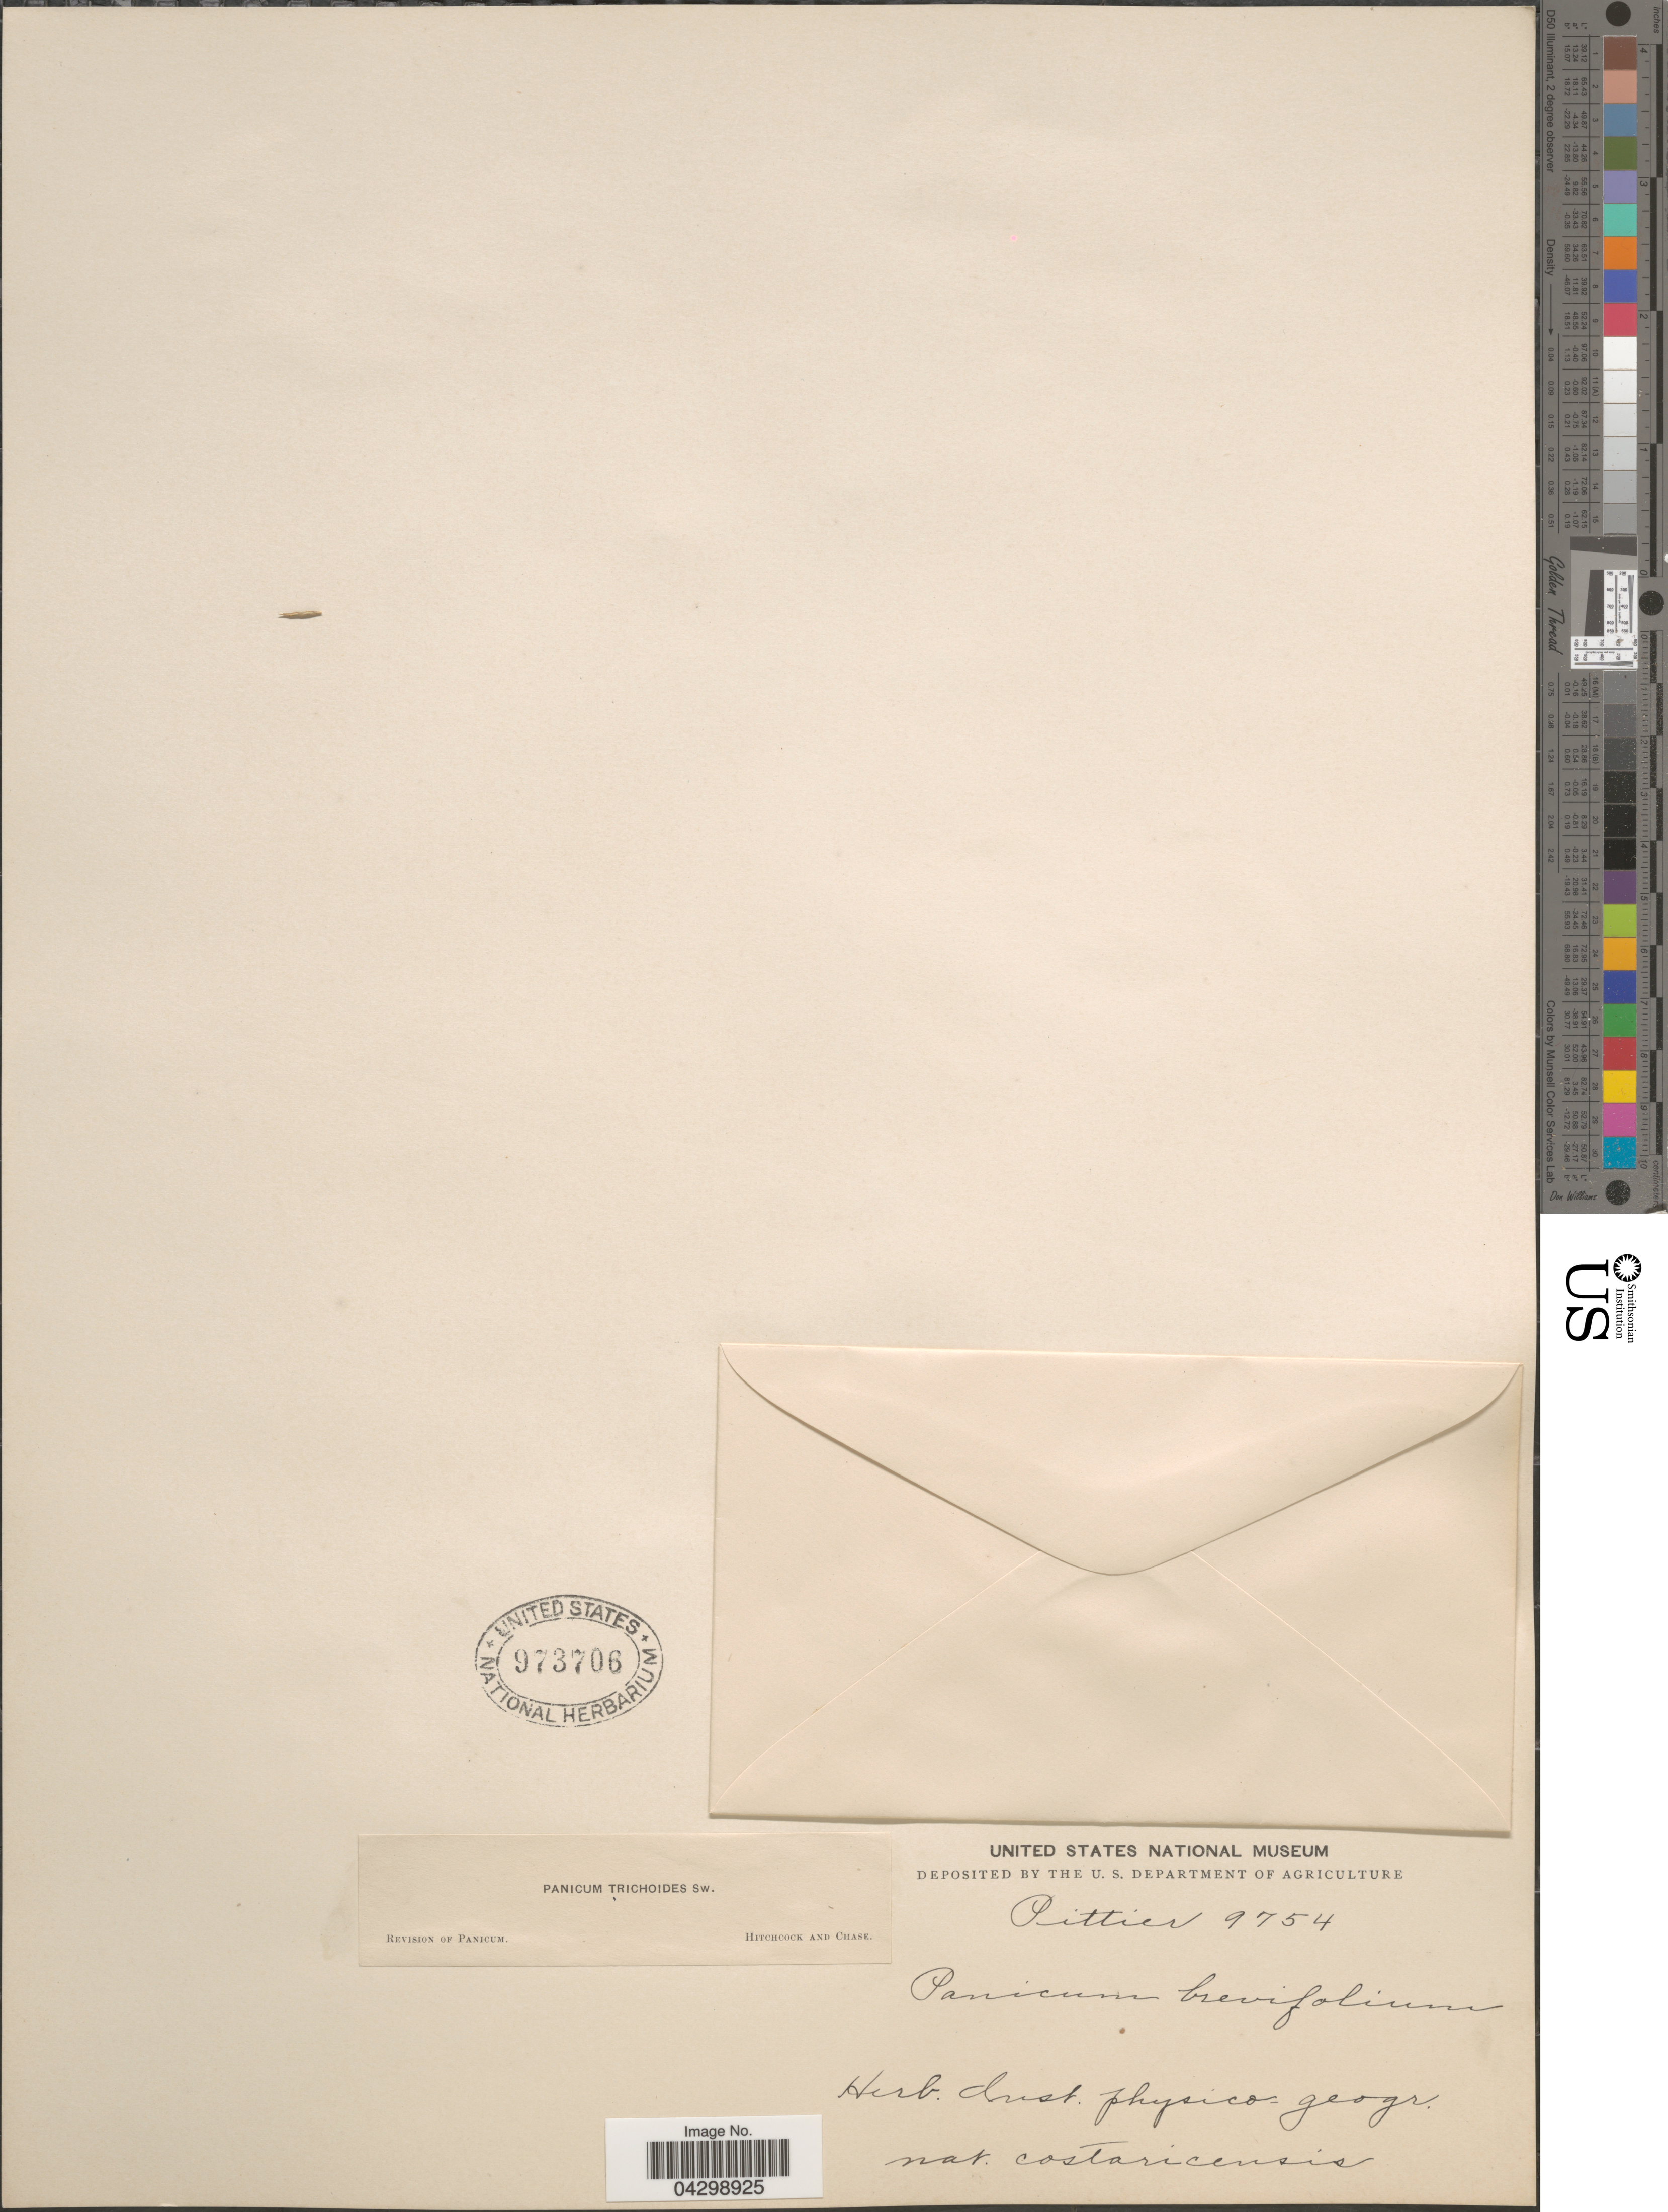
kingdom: Plantae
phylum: Tracheophyta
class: Liliopsida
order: Poales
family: Poaceae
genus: Panicum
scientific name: Panicum trichoides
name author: Sw.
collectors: Pittier, --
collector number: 9754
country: Costa Rica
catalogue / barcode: US 973706